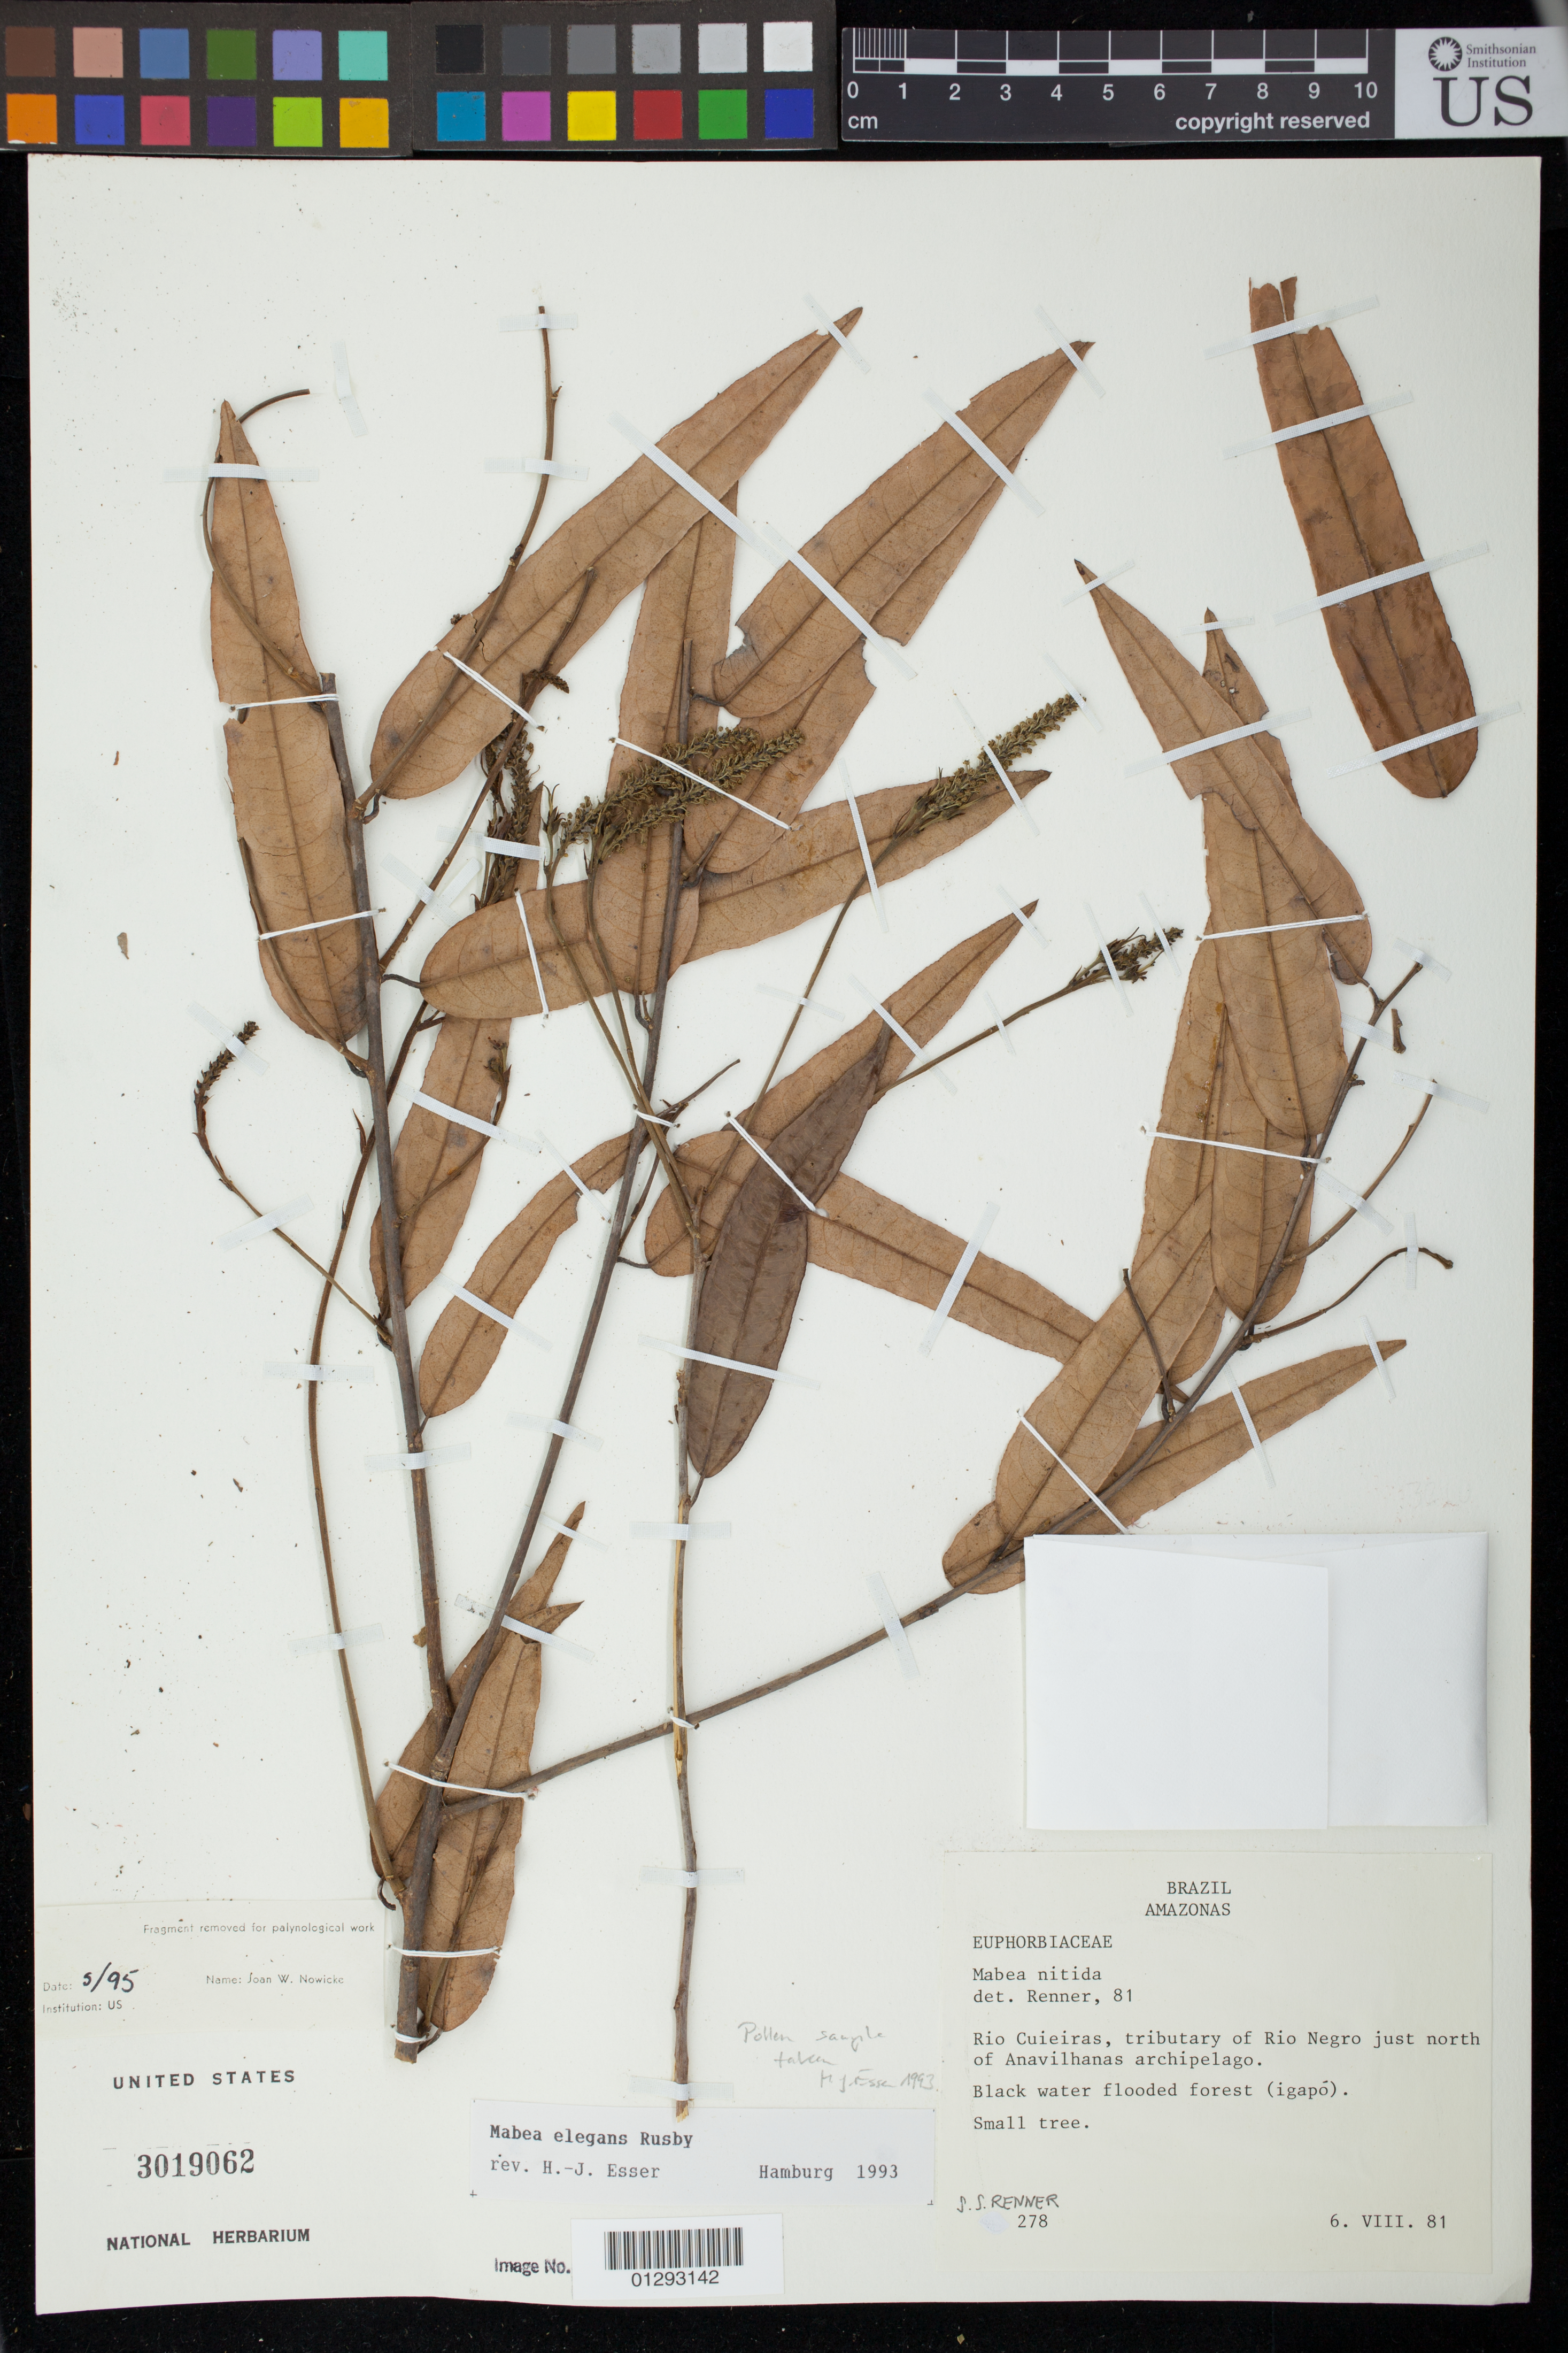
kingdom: Plantae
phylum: Tracheophyta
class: Magnoliopsida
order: Malpighiales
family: Euphorbiaceae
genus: Mabea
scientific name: Mabea elegans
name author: Rusby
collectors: S. S. Renner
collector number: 278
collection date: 1981-08-06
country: Brazil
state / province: Amazonas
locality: Rio Cuieiras, tributary of Rio Negro just north of Anavilhanas archipelago. Black water flooded forest (igapo).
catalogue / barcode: US 3019062